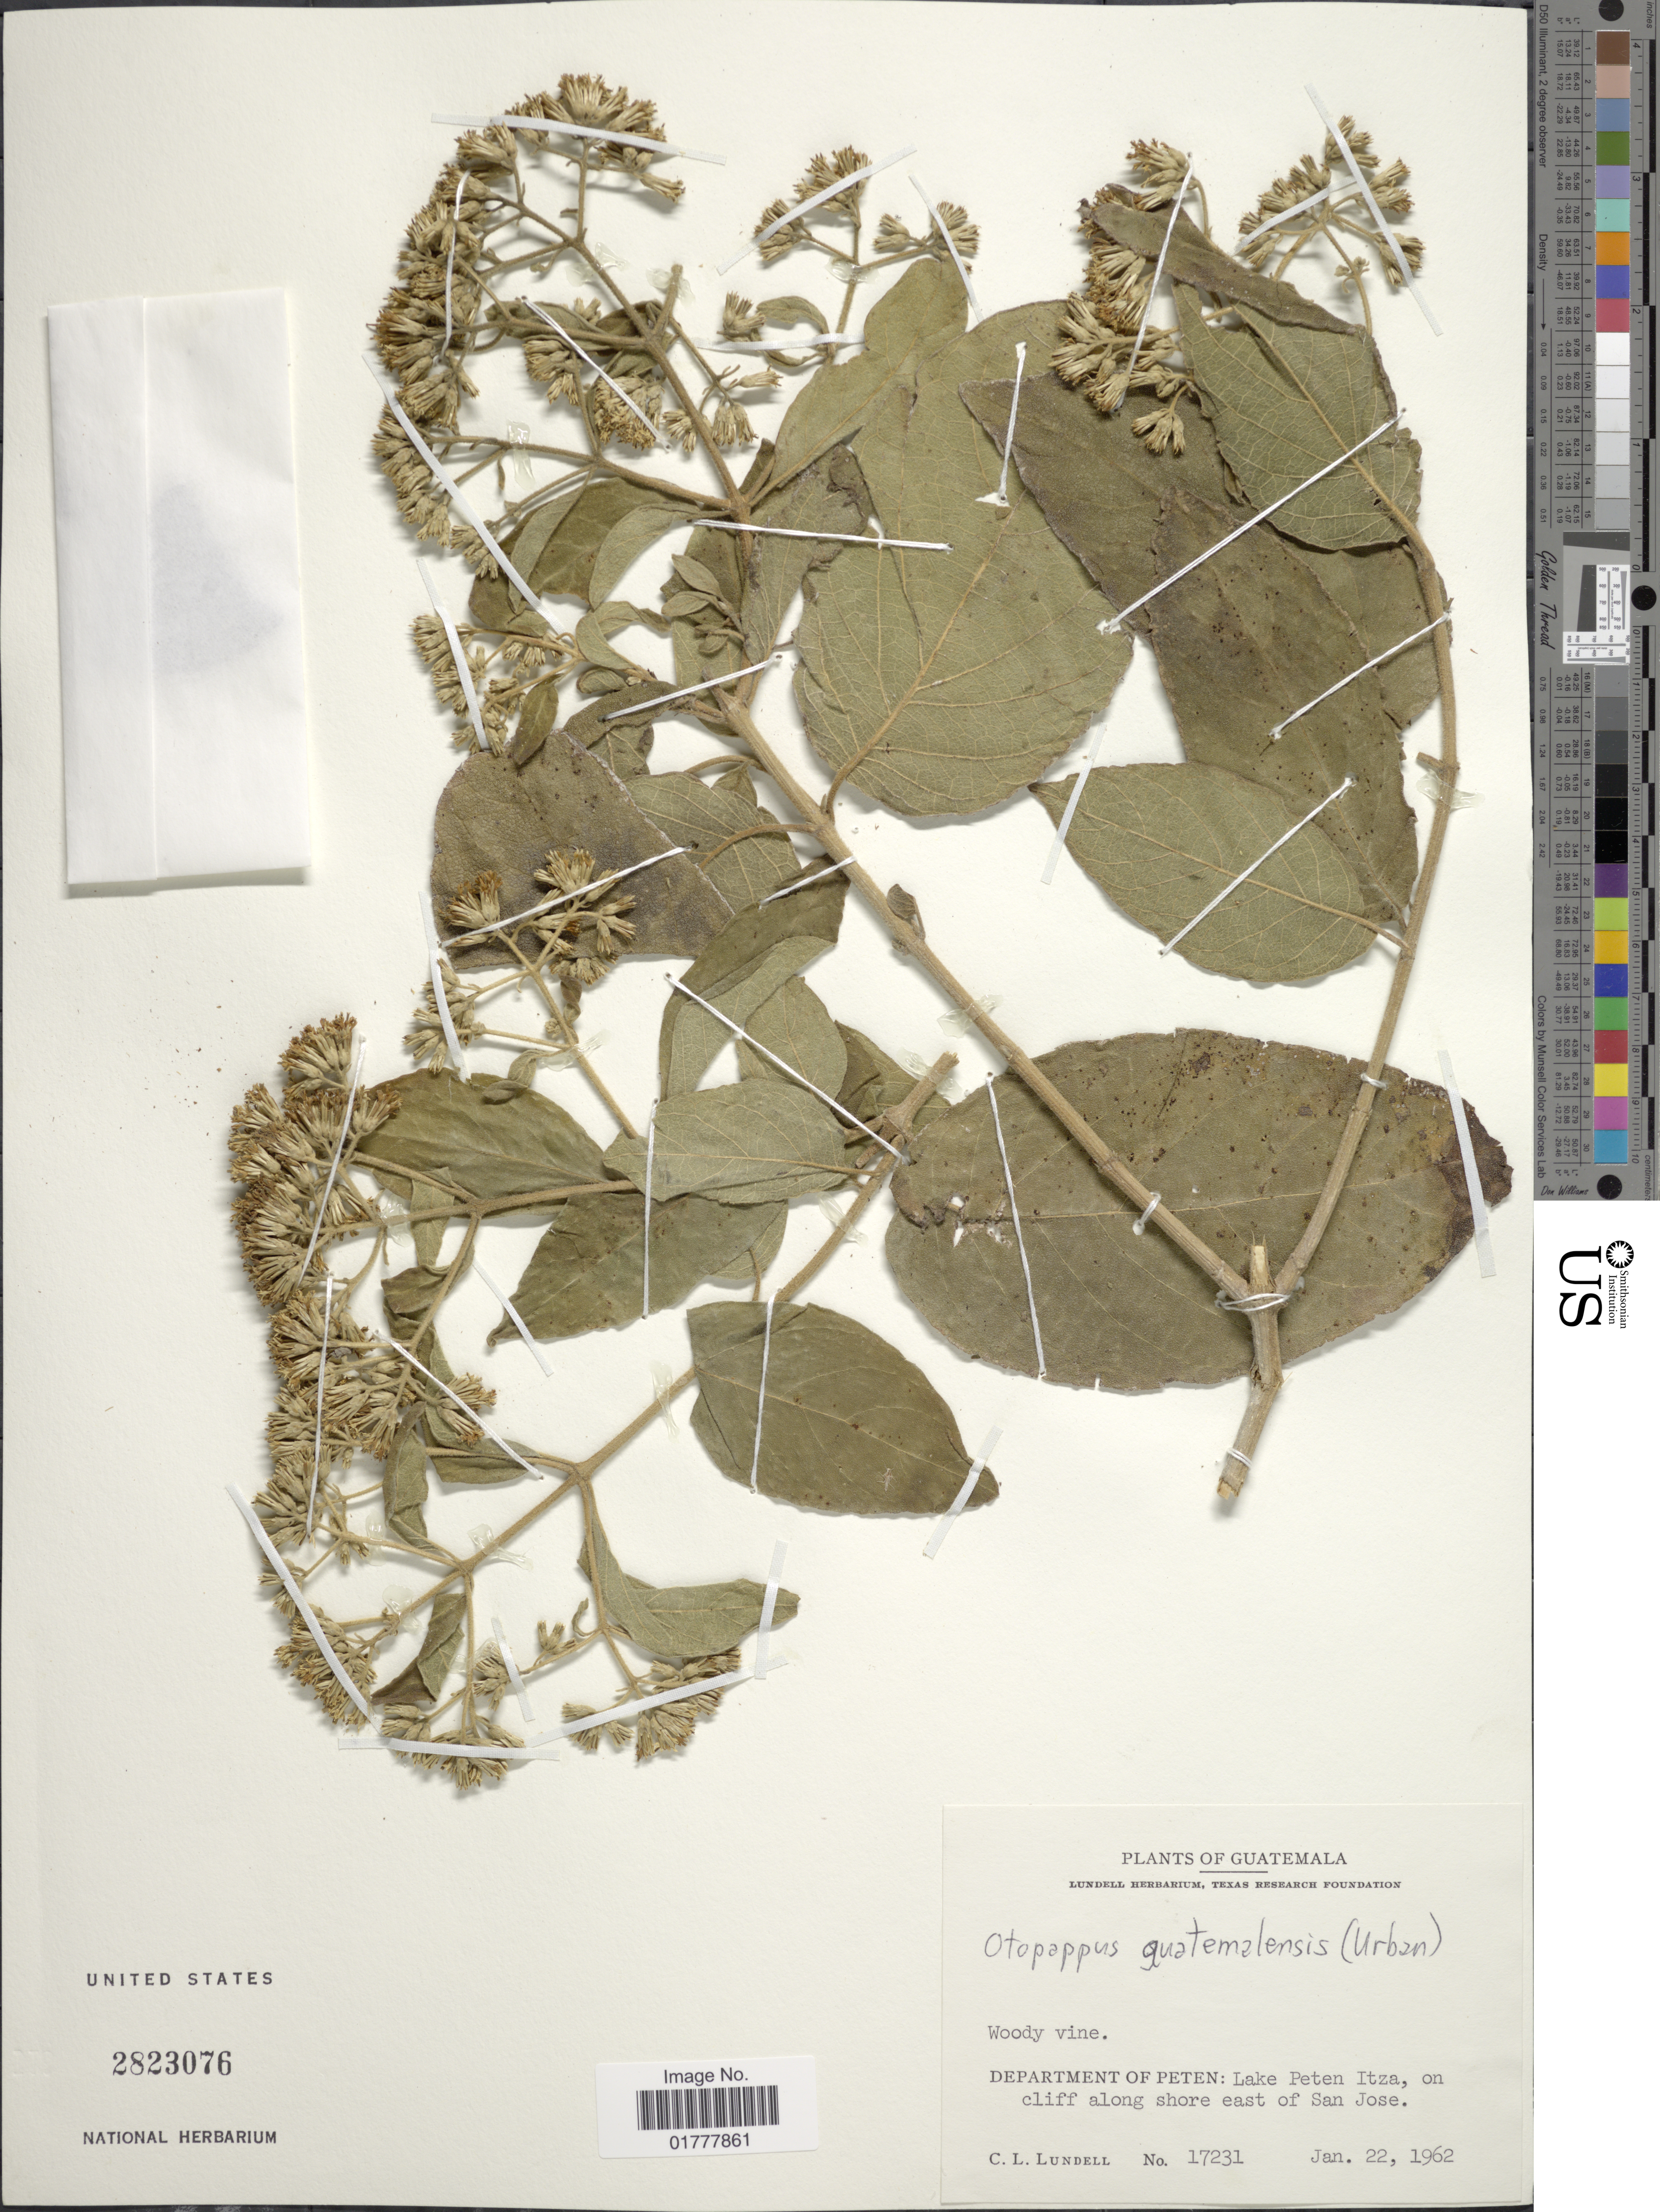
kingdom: Plantae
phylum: Tracheophyta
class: Magnoliopsida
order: Asterales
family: Asteraceae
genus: Otopappus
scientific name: Otopappus guatemalensis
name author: (Urb.) R.L. Hartm. & Steussy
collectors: C. L. Lundell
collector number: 17231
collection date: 1962-01-22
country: Guatemala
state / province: El Petén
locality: Department of Peten: lake Peten Itza, on cliff along shore east of San Jose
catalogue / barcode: US 2823076